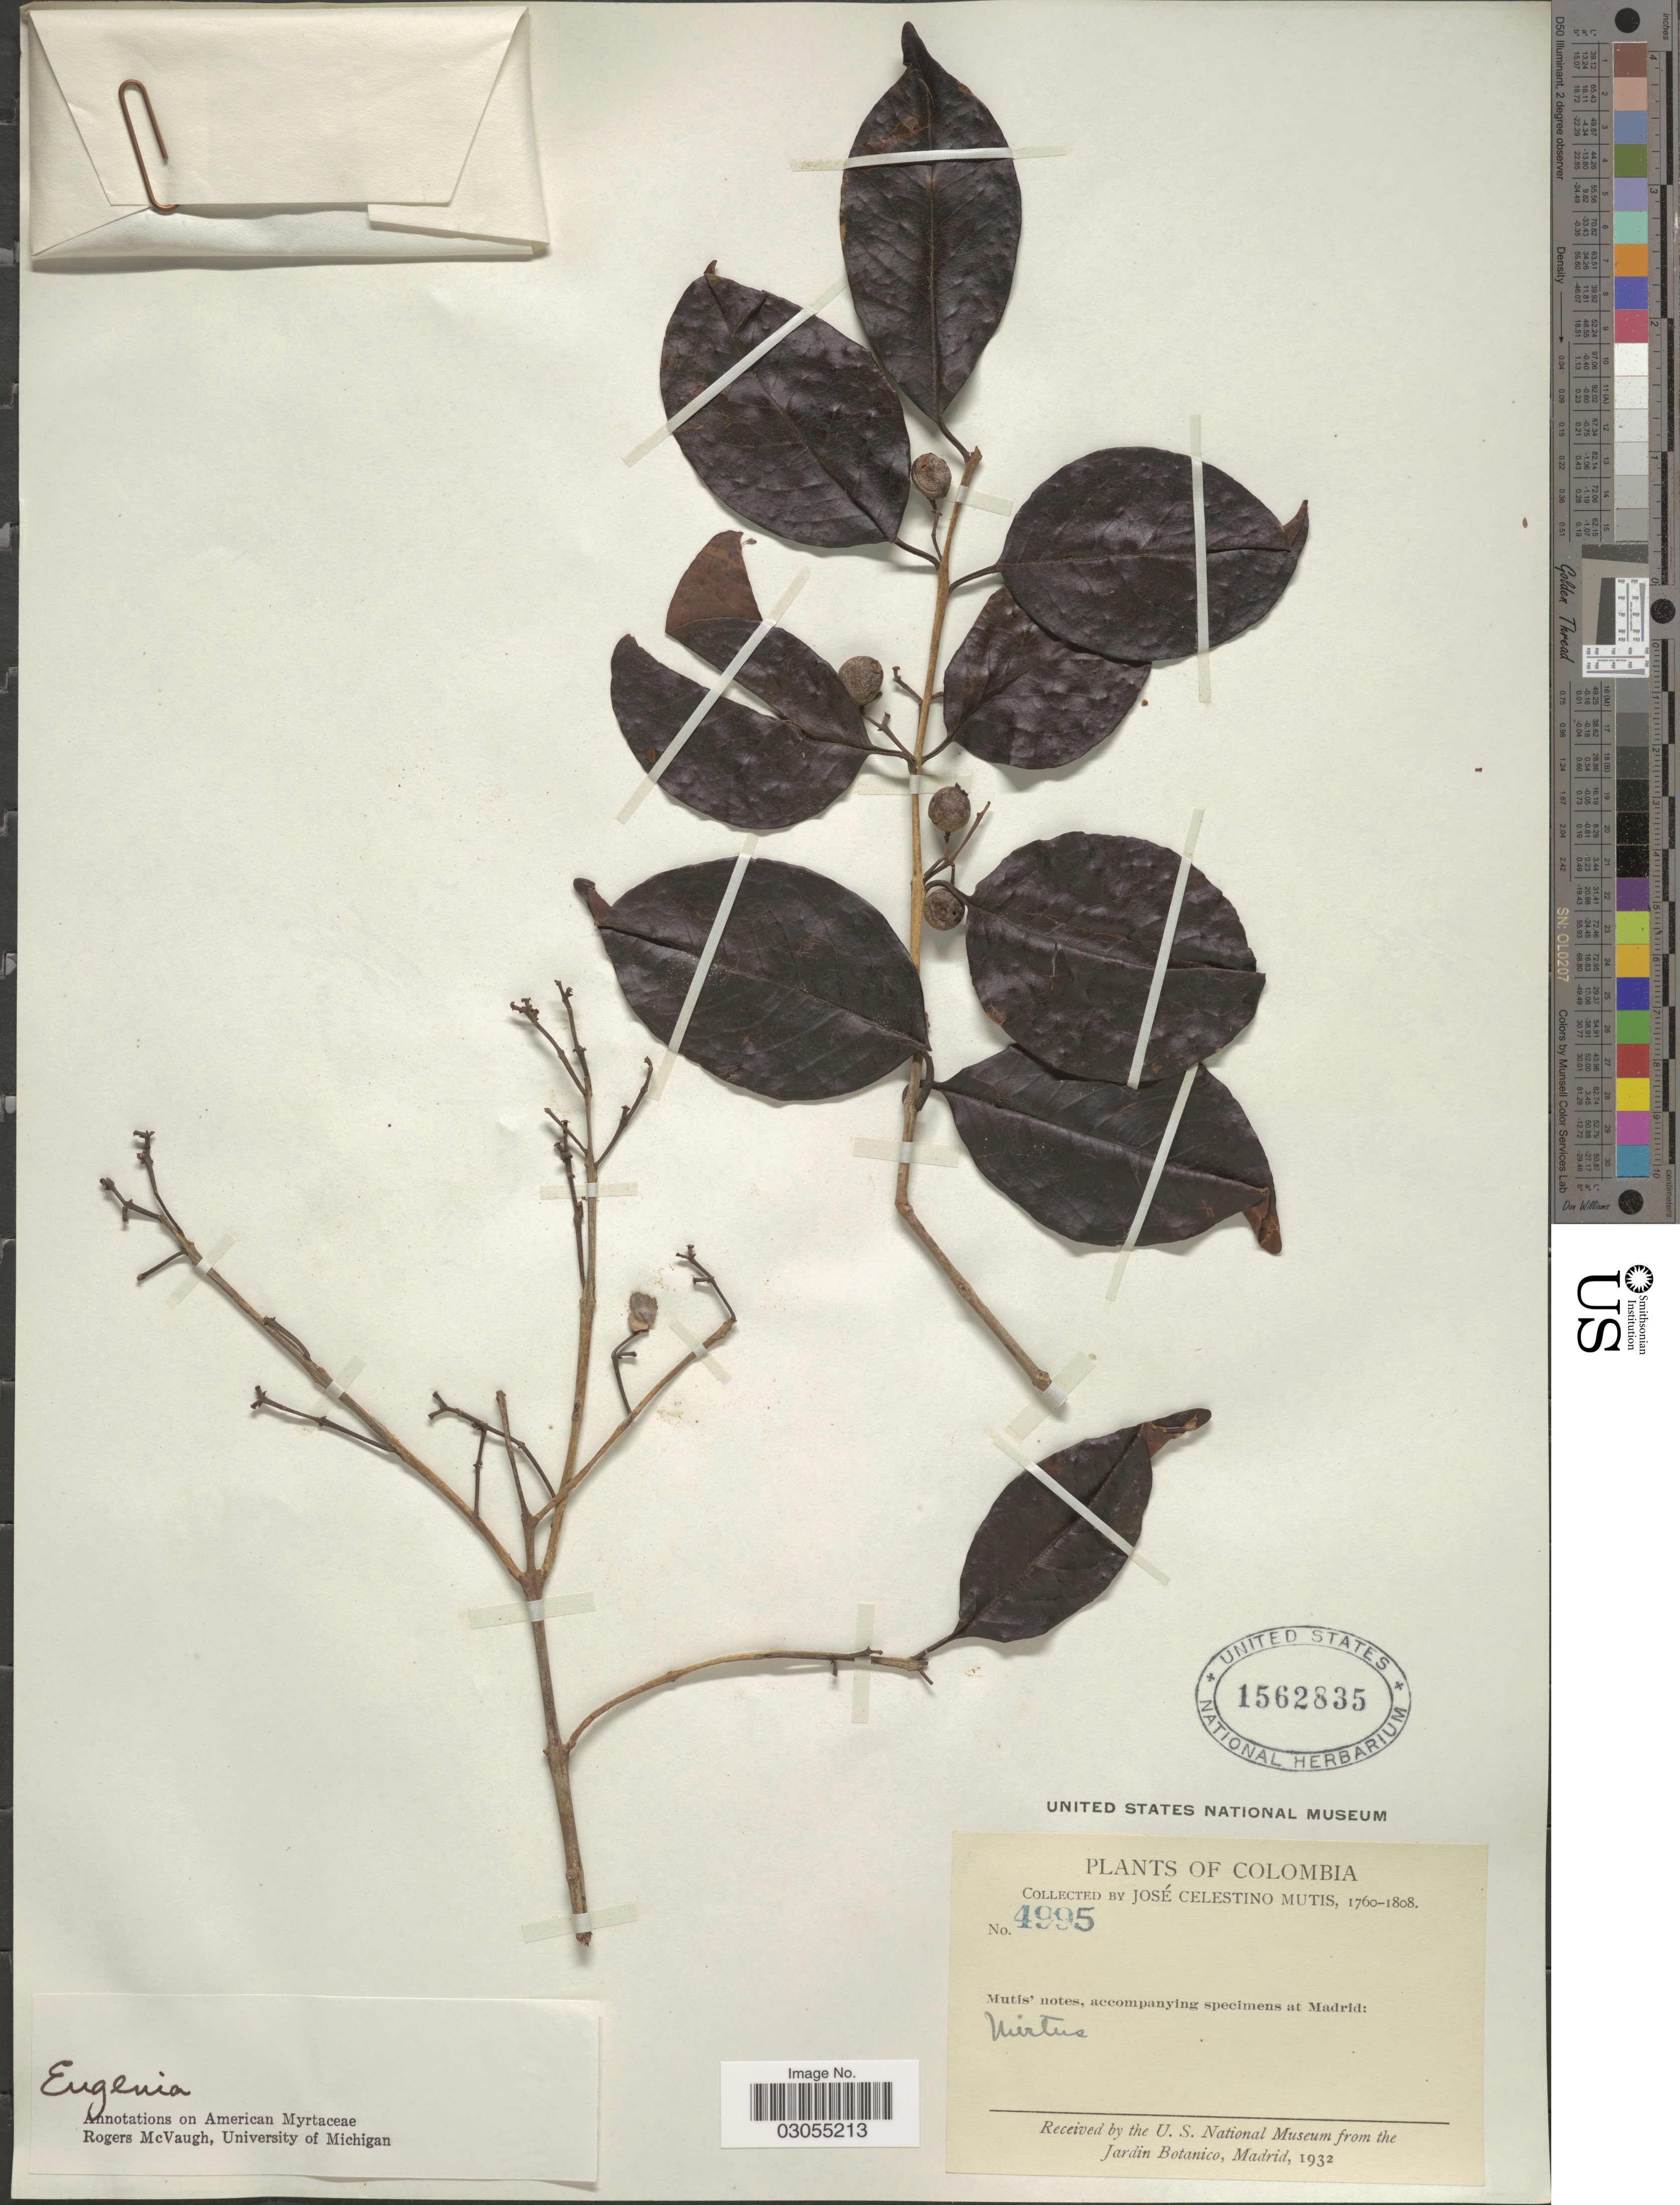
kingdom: Plantae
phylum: Tracheophyta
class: Magnoliopsida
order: Myrtales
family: Myrtaceae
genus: Eugenia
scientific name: Eugenia sp.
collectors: J. C. B. Mutis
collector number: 4995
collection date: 1760/1808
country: Colombia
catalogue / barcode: US 1562835